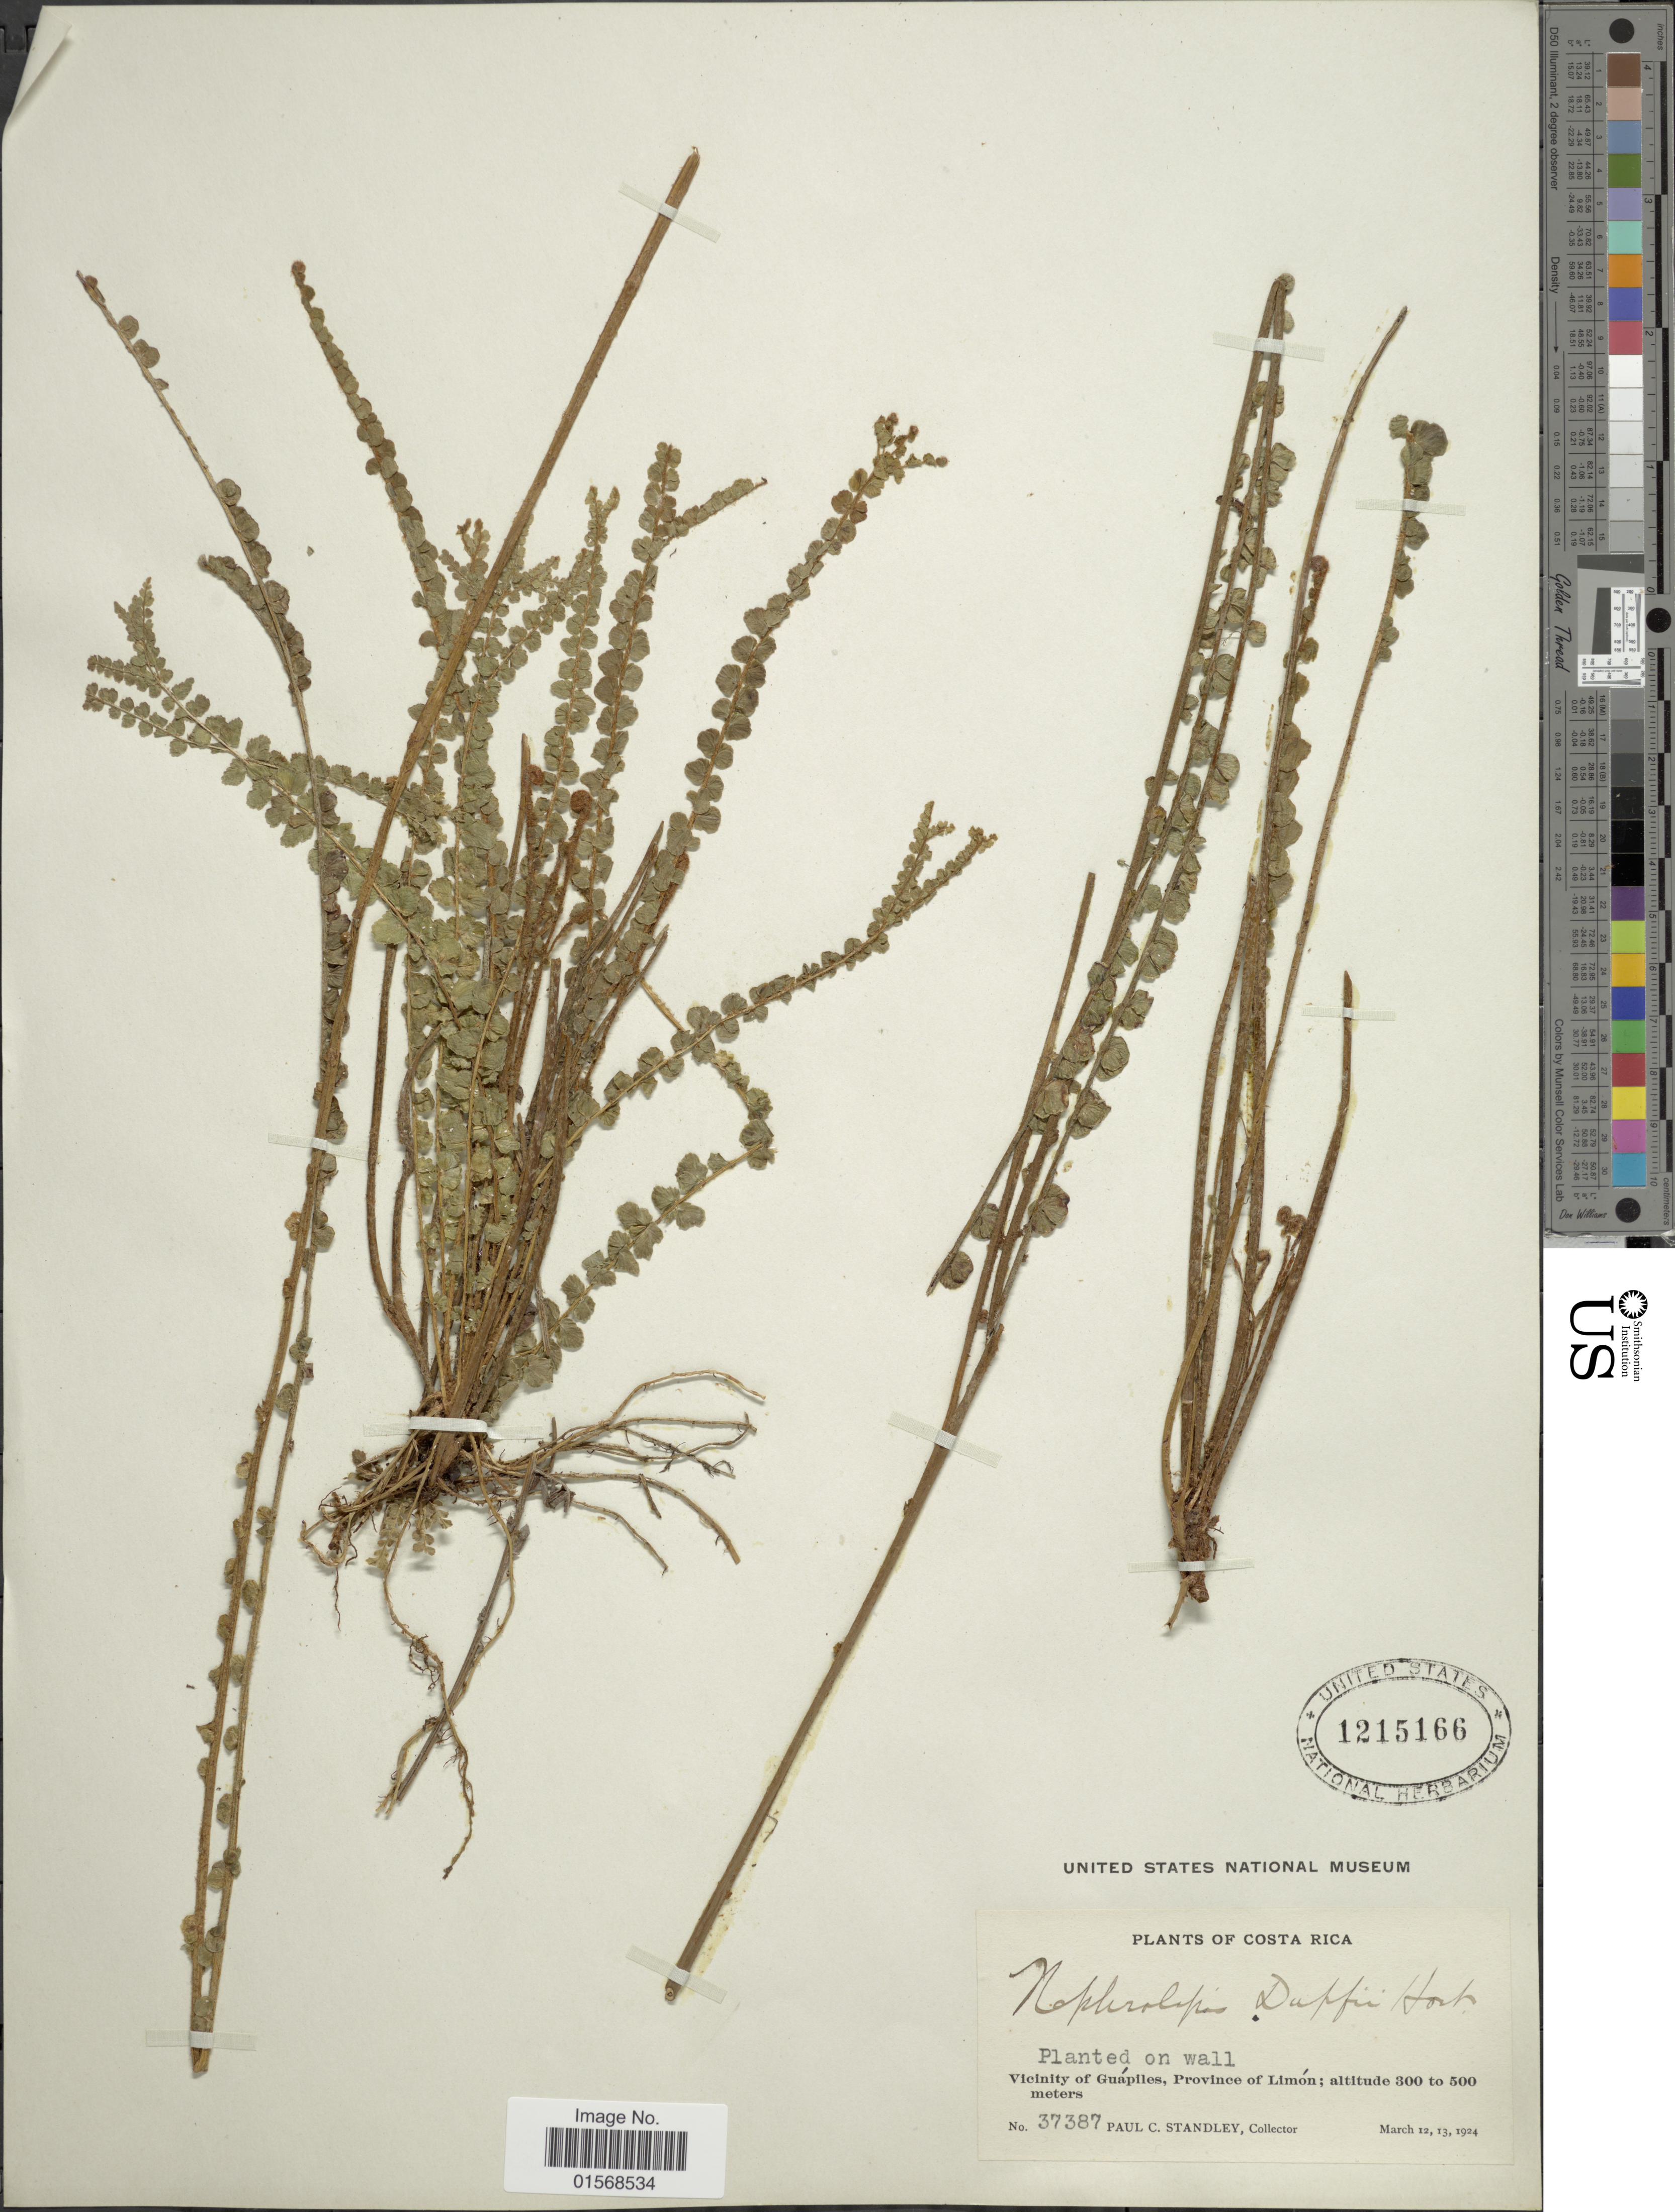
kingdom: Plantae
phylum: Tracheophyta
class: Polypodiopsida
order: Polypodiales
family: Nephrolepidaceae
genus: Nephrolepis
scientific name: Nephrolepis duffii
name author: T. Moore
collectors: P. C. Standley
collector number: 37387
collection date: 1924-03-12/1924-03-13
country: Costa Rica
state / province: Limón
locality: Costa Rica. Planted on wall. Vicinity of Guapiles, Province of Limon.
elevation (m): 300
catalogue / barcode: US 1215166